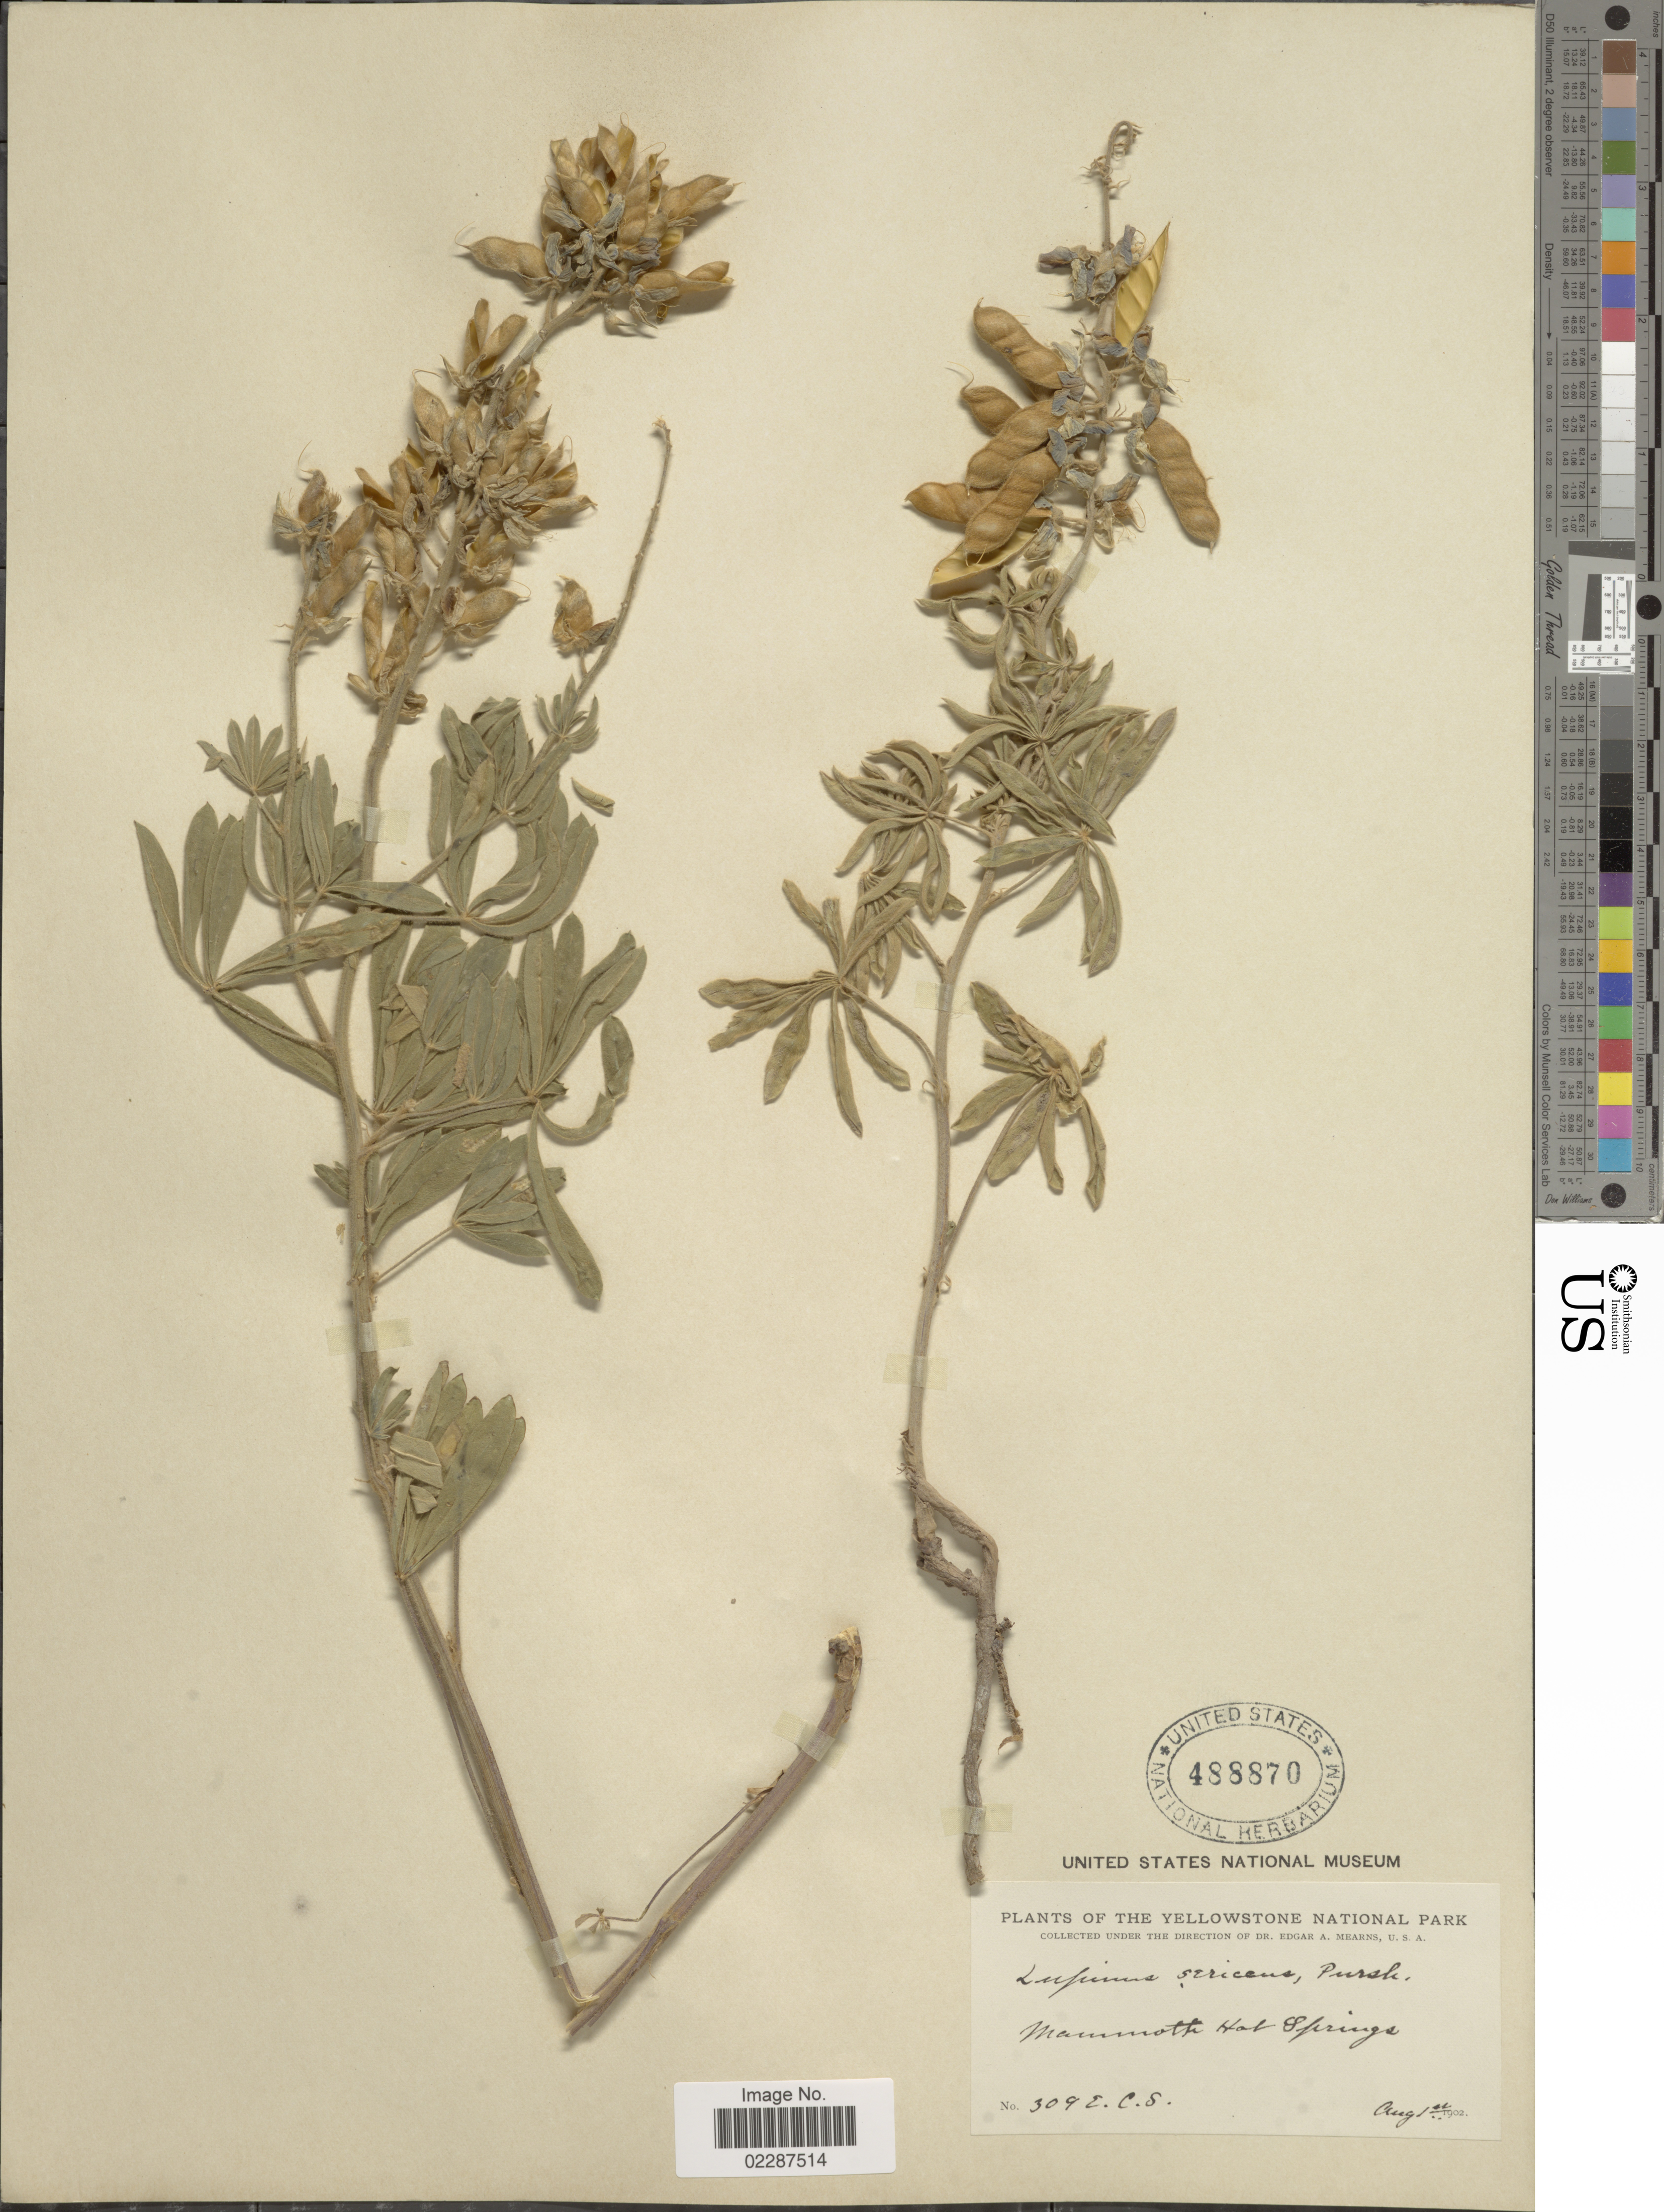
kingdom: Plantae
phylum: Tracheophyta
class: Magnoliopsida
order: Fabales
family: Fabaceae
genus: Lupinus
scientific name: Lupinus sericeus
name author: Pursh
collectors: E. C. Smith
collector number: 309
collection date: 1902-08-01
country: United States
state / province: Wyoming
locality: Yellowstone National Park, Mammoth Hot Springs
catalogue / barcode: US 488870